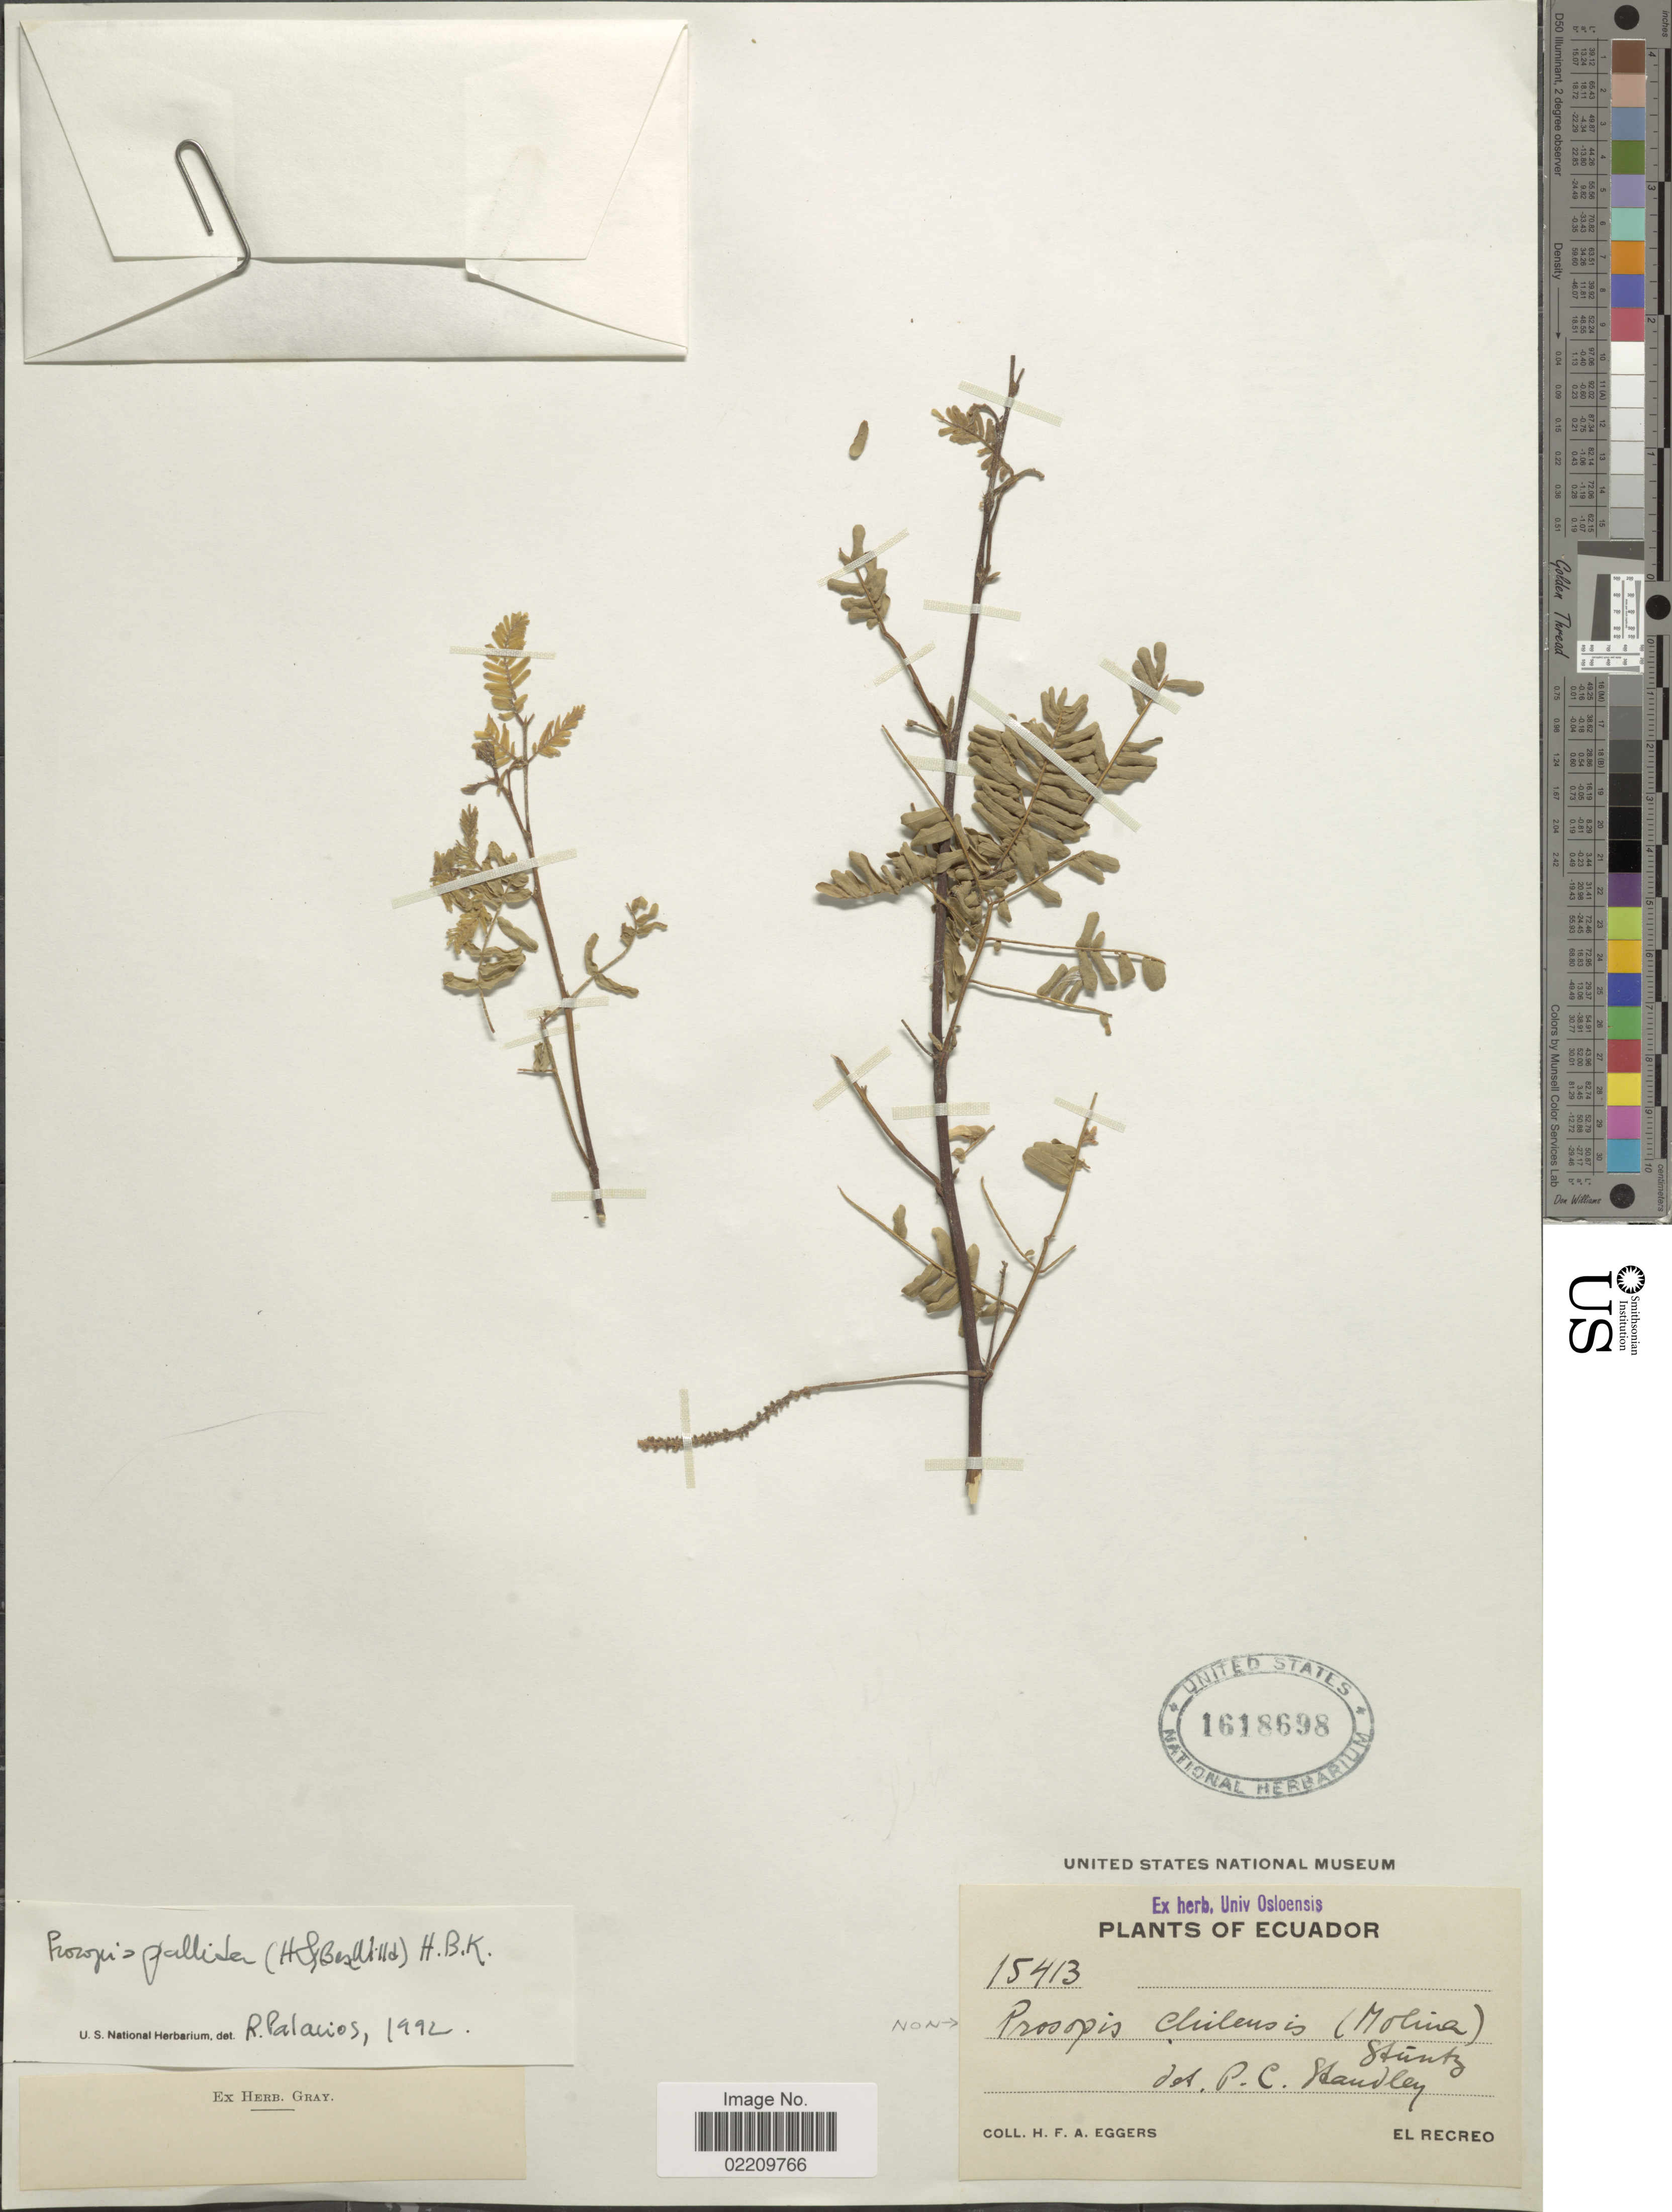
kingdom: Plantae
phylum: Tracheophyta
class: Magnoliopsida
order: Fabales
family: Fabaceae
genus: Neltuma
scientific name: Neltuma pallida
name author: (Humb. & Bonpl. ex Willd.) C. E. Hughes & G.P. Lewis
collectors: H. F. A. von Eggers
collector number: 15413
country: Ecuador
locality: El Recreo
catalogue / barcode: US 1618698